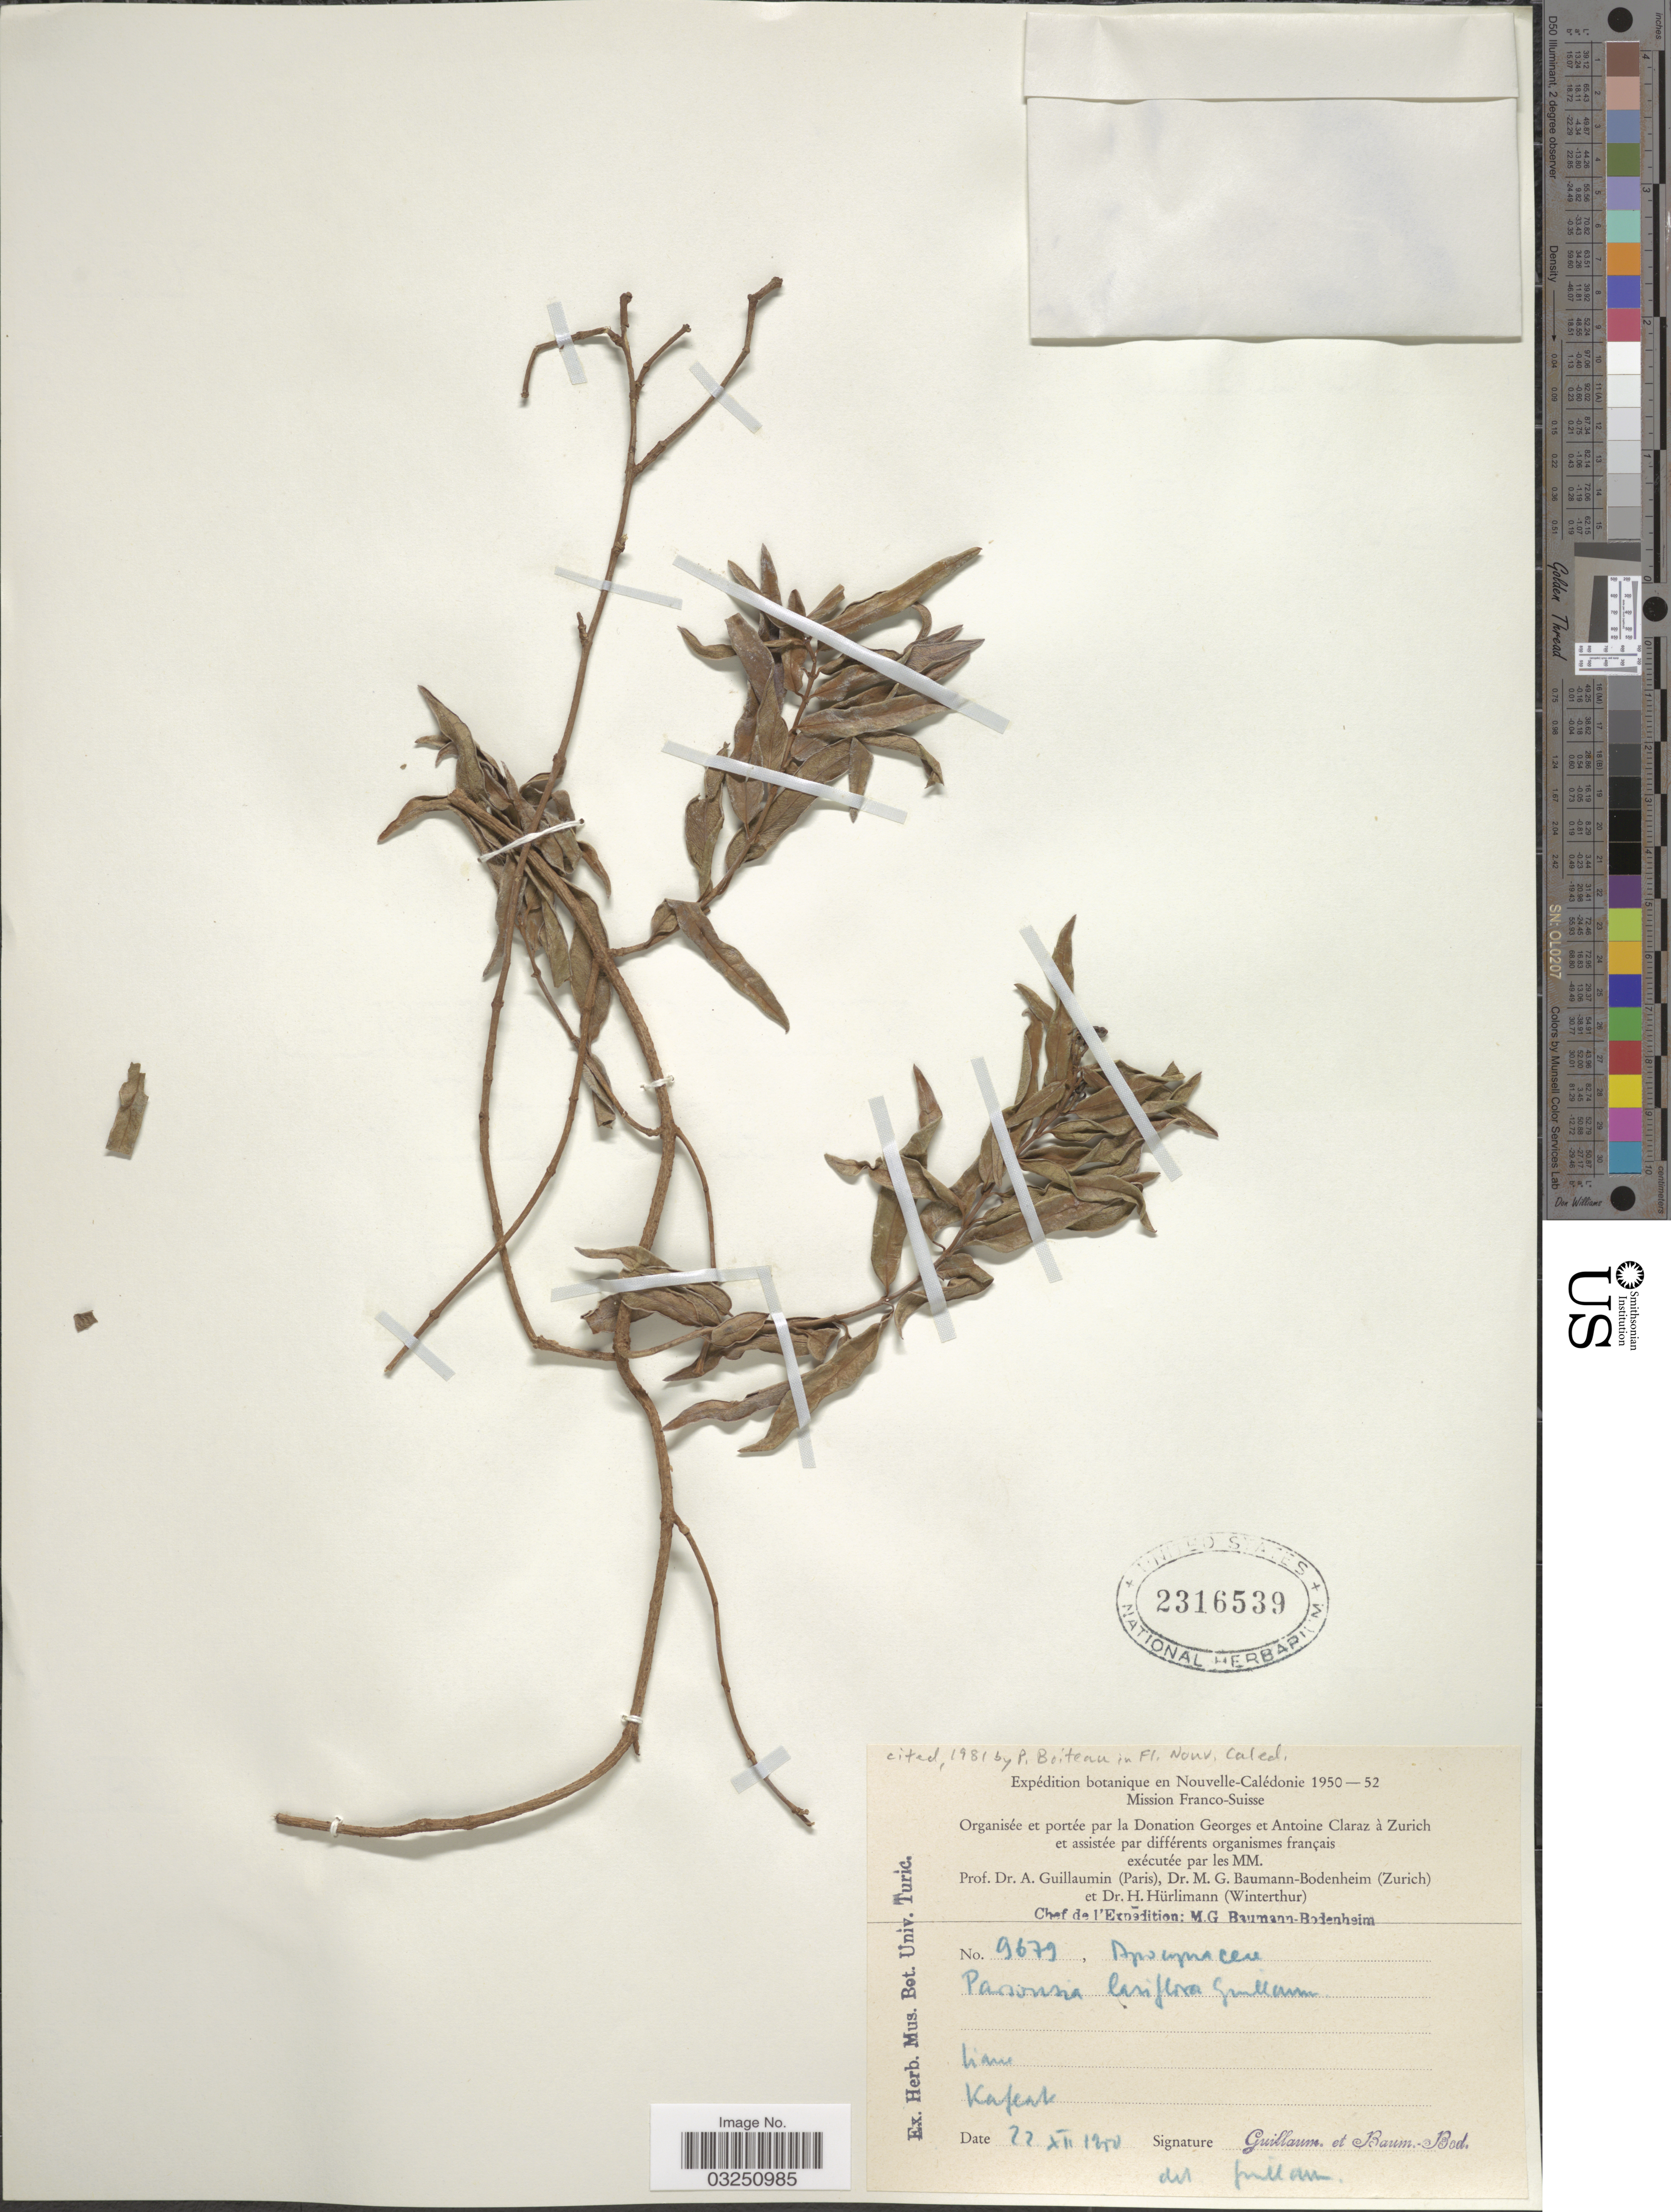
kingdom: Plantae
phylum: Tracheophyta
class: Magnoliopsida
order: Myrtales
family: Lythraceae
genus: Parsonsia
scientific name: Parsonsia laxiflora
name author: Guillaumin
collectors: A. Guillaumin & M. G. Baumann-Bodenheim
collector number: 9679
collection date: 1950-12-22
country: New Caledonia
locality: Nouvelle-Calédonie. Kafeatc [interpreted].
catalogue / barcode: US 2316539